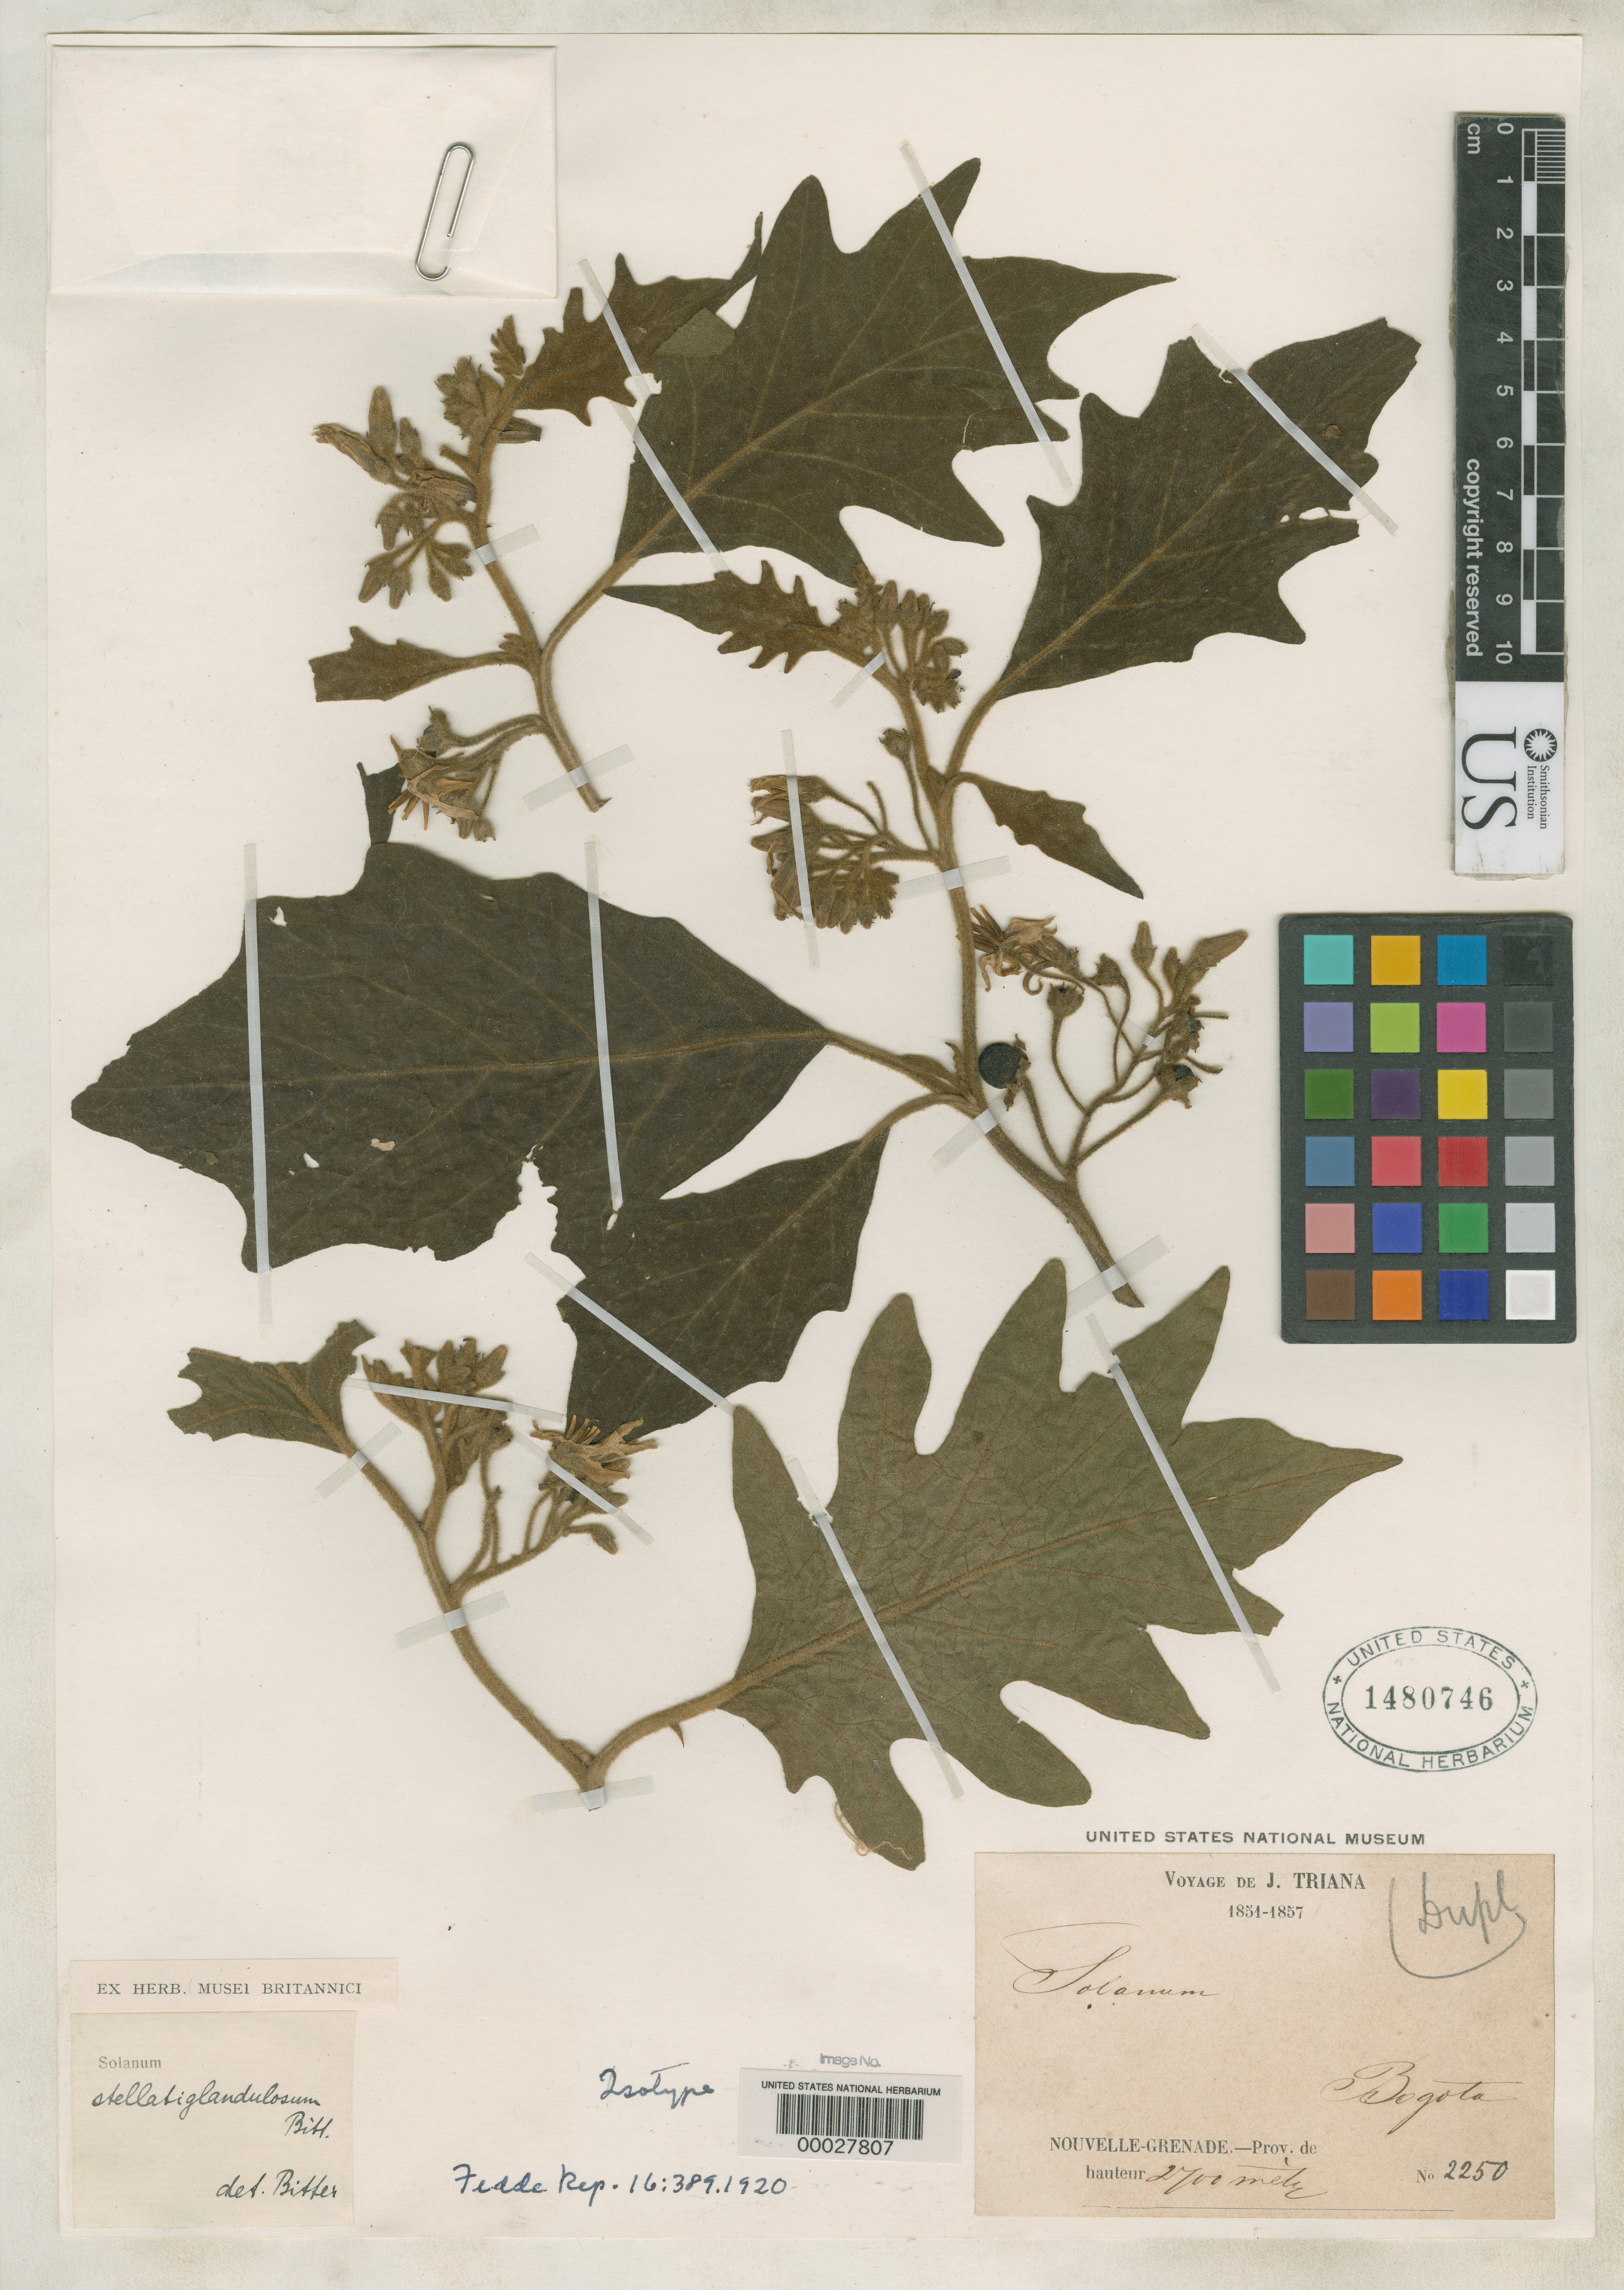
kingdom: Plantae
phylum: Tracheophyta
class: Magnoliopsida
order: Solanales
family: Solanaceae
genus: Solanum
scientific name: Solanum stellatiglandulosum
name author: Bitter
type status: Isotype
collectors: J. J. Triana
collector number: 2250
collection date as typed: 1851 to -- --- 1857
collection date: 1851/1857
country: Colombia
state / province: Bogota D.C.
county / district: Bogotá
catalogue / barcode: US 1480746